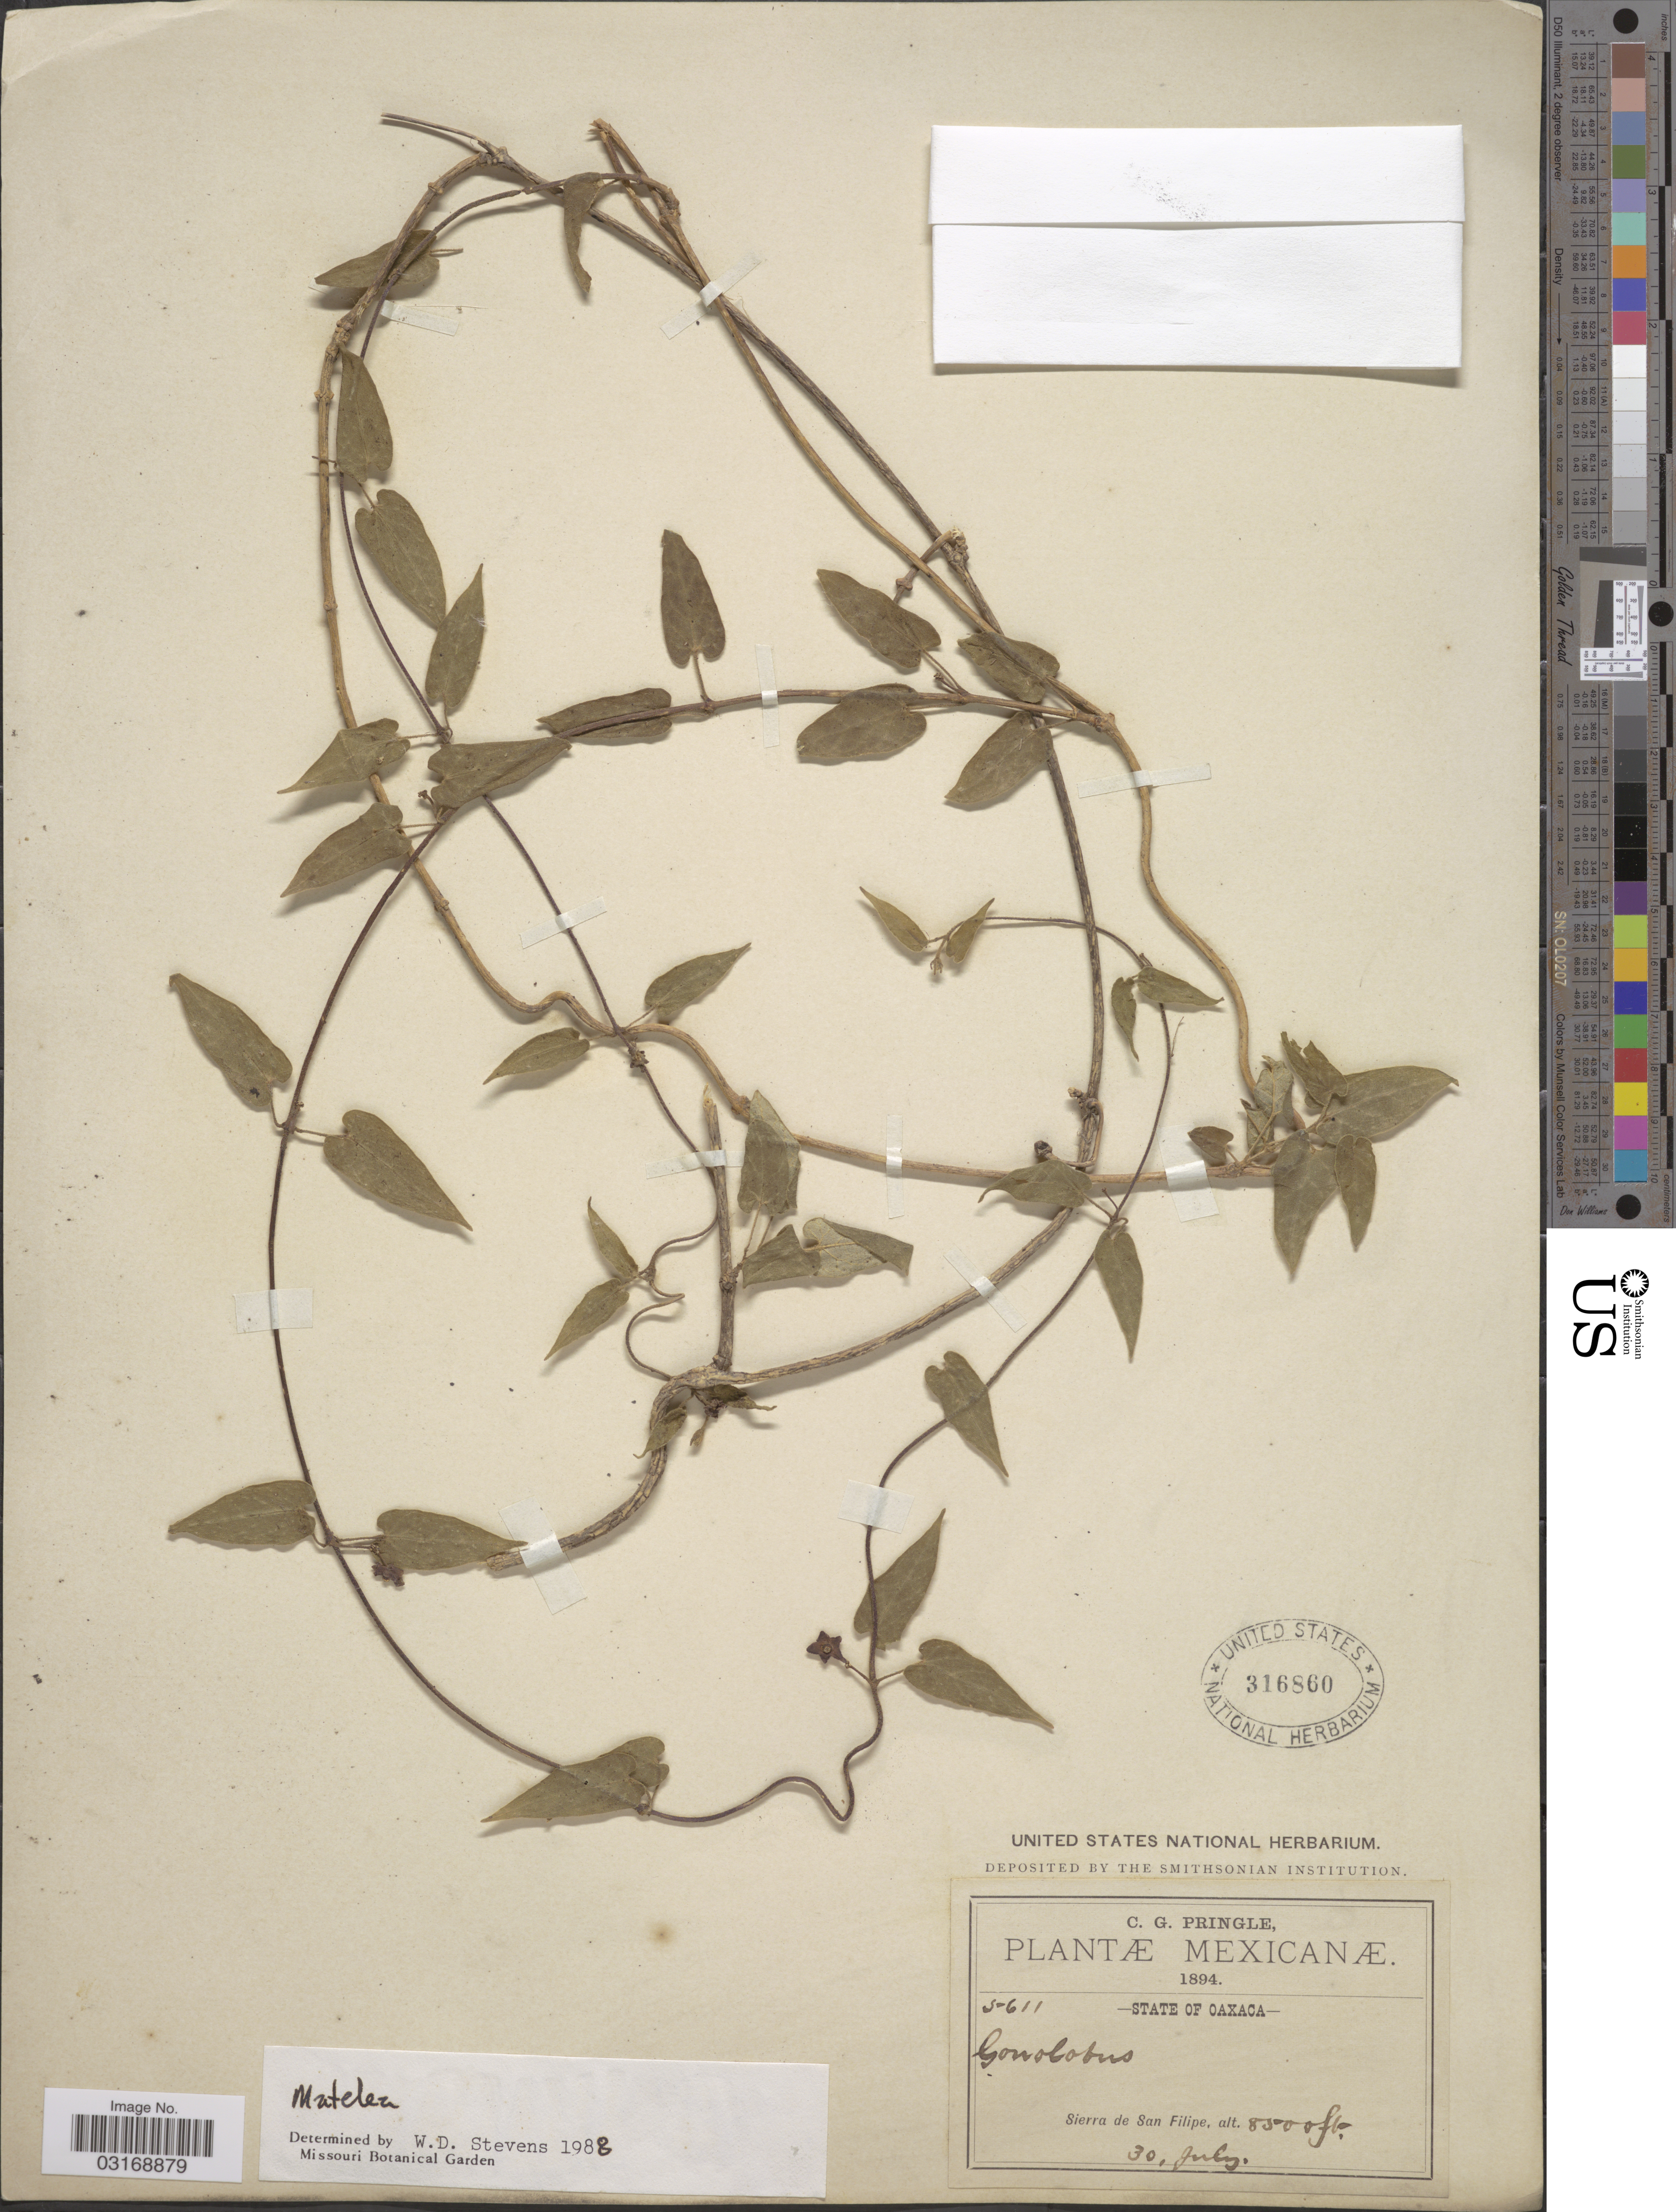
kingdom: Plantae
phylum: Tracheophyta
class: Magnoliopsida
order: Gentianales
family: Apocynaceae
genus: Matelea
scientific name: Matelea sp.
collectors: C. G. Pringle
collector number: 5611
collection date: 1894-07-30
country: Mexico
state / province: Oaxaca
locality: Sierra de San Felipe.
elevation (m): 2591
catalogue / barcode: US 316860